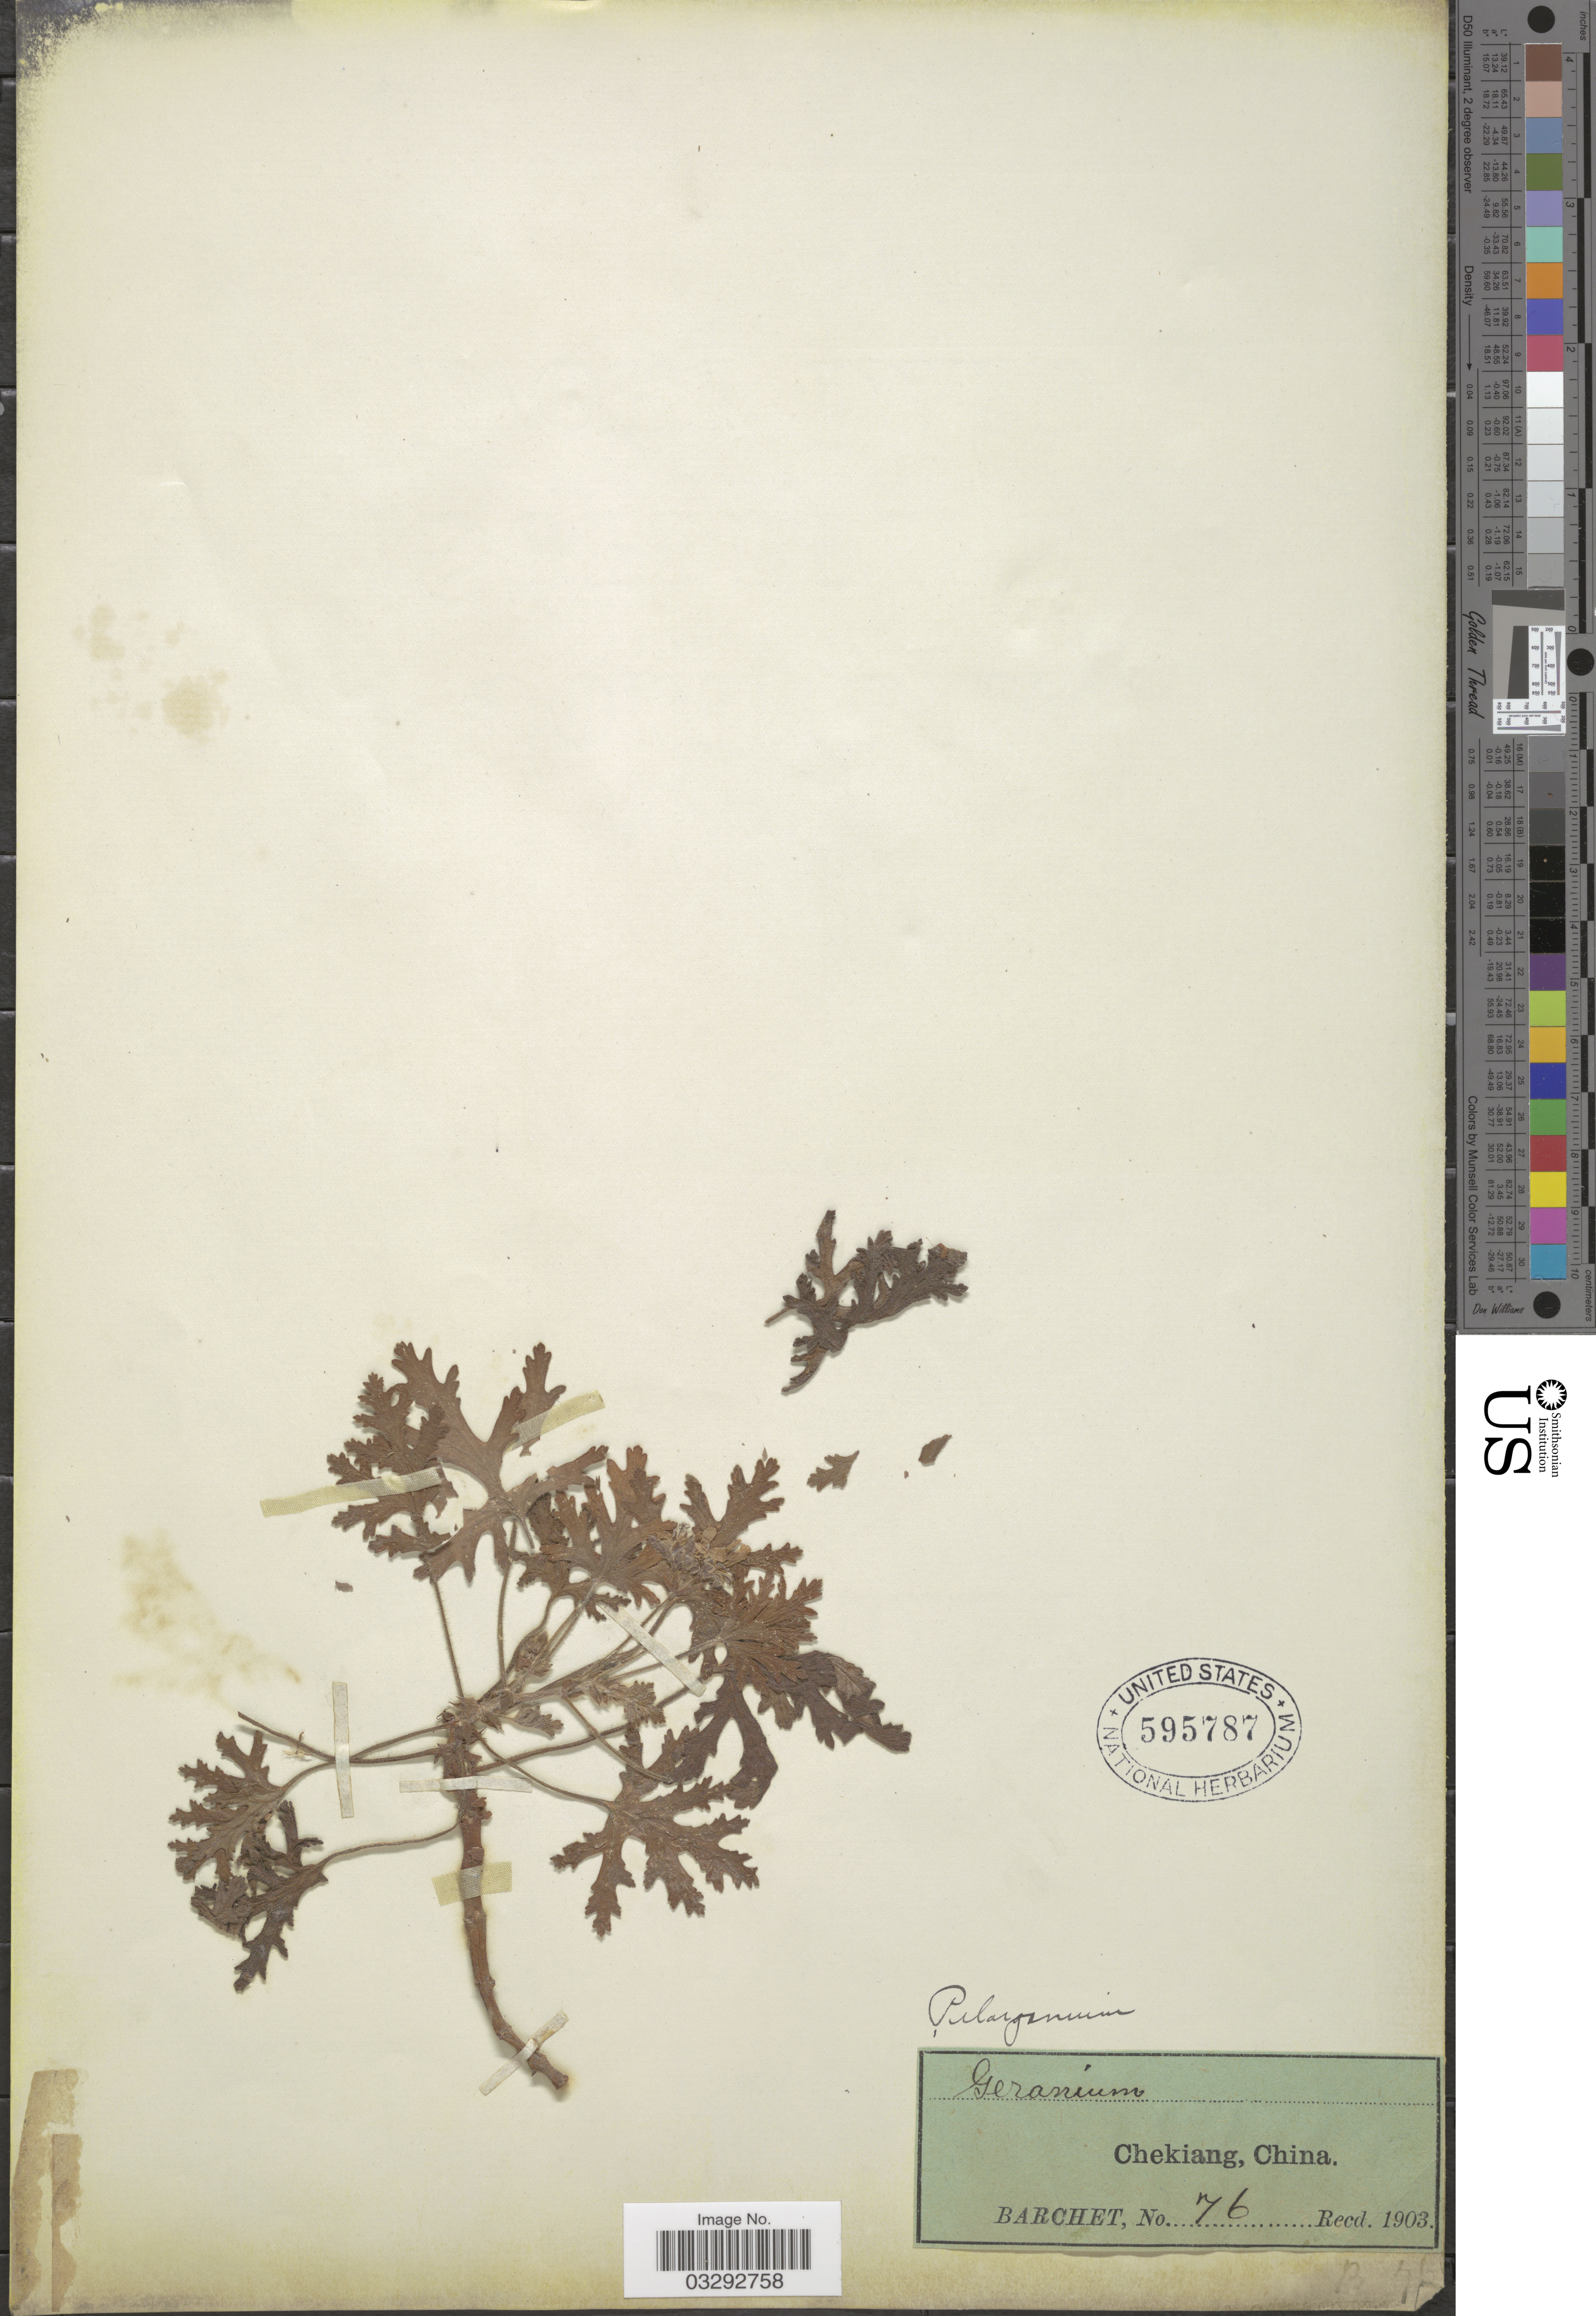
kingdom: Plantae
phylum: Tracheophyta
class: Magnoliopsida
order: Geraniales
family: Geraniaceae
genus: Pelargonium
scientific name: Pelargonium sp.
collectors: Barchet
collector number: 76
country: China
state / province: Zhejiang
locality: Chekiang.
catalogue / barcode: US 595787